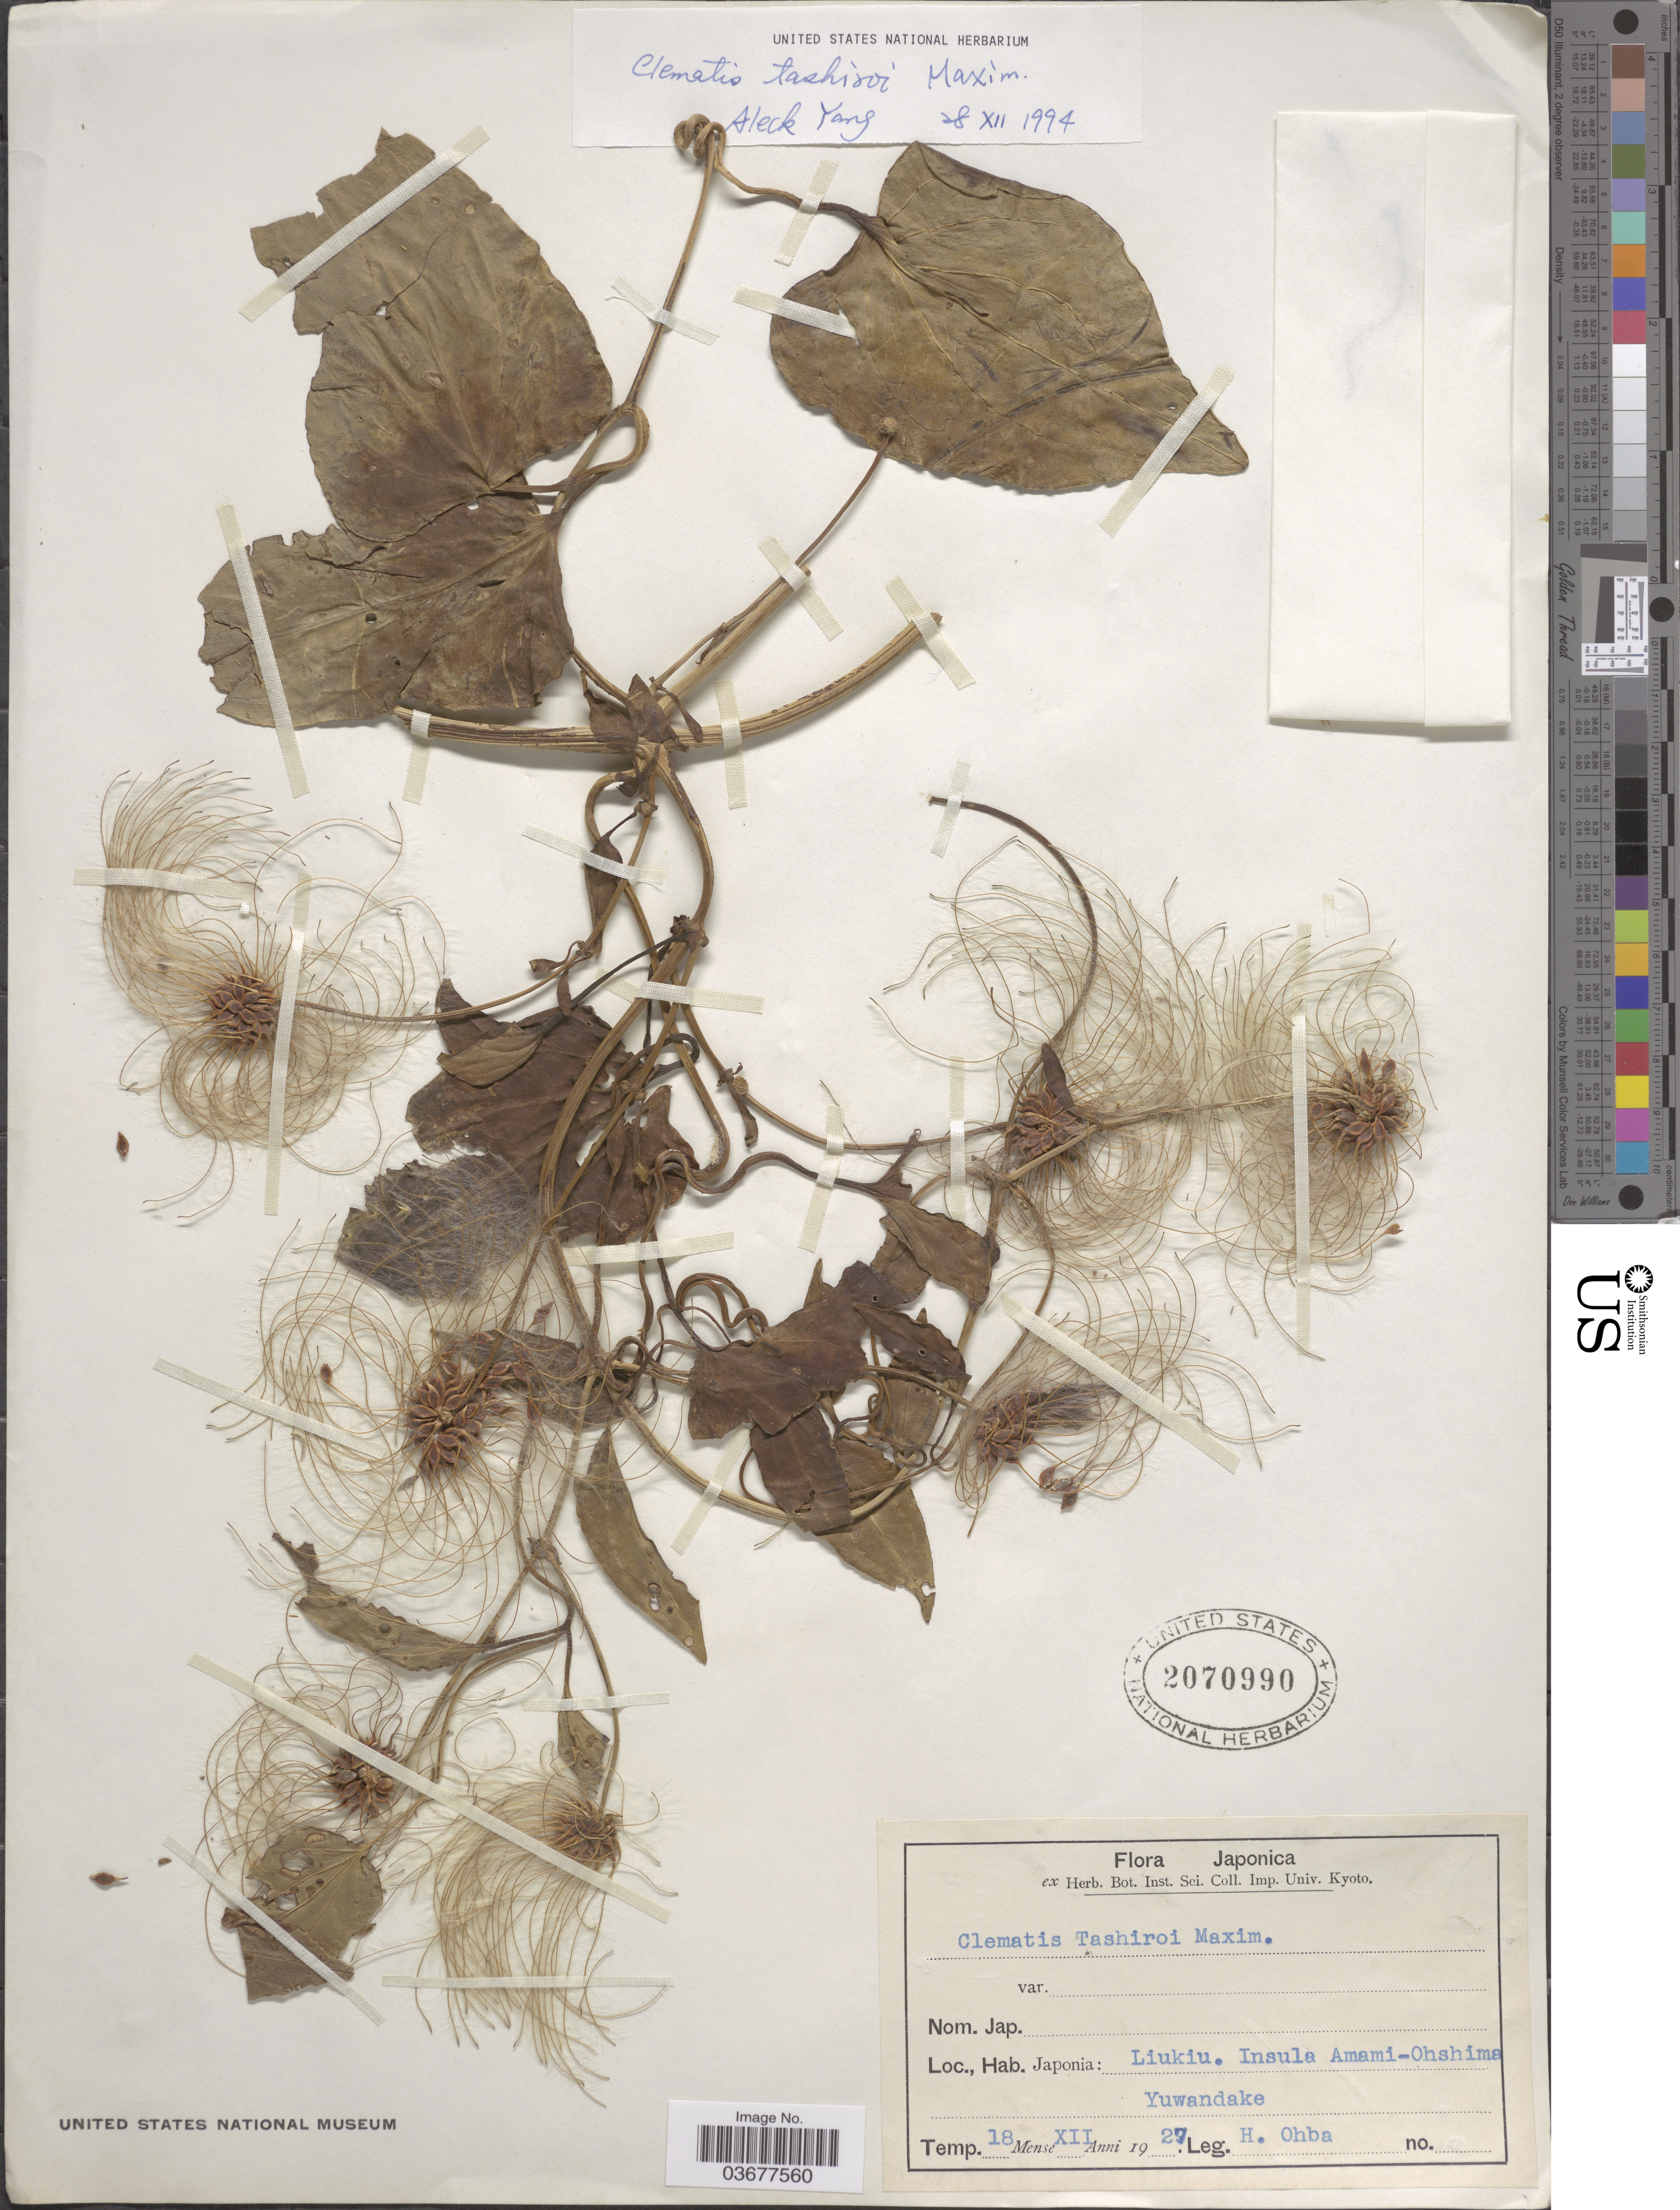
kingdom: Plantae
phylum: Tracheophyta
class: Magnoliopsida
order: Ranunculales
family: Ranunculaceae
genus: Clematis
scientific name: Clematis tashiroi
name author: Maxim.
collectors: H. Ohba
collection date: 1927-12-18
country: Japan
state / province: Okinawa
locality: Liukiu. Insula Amami-Ohshima. Yuwandake.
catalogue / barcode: US 2070990